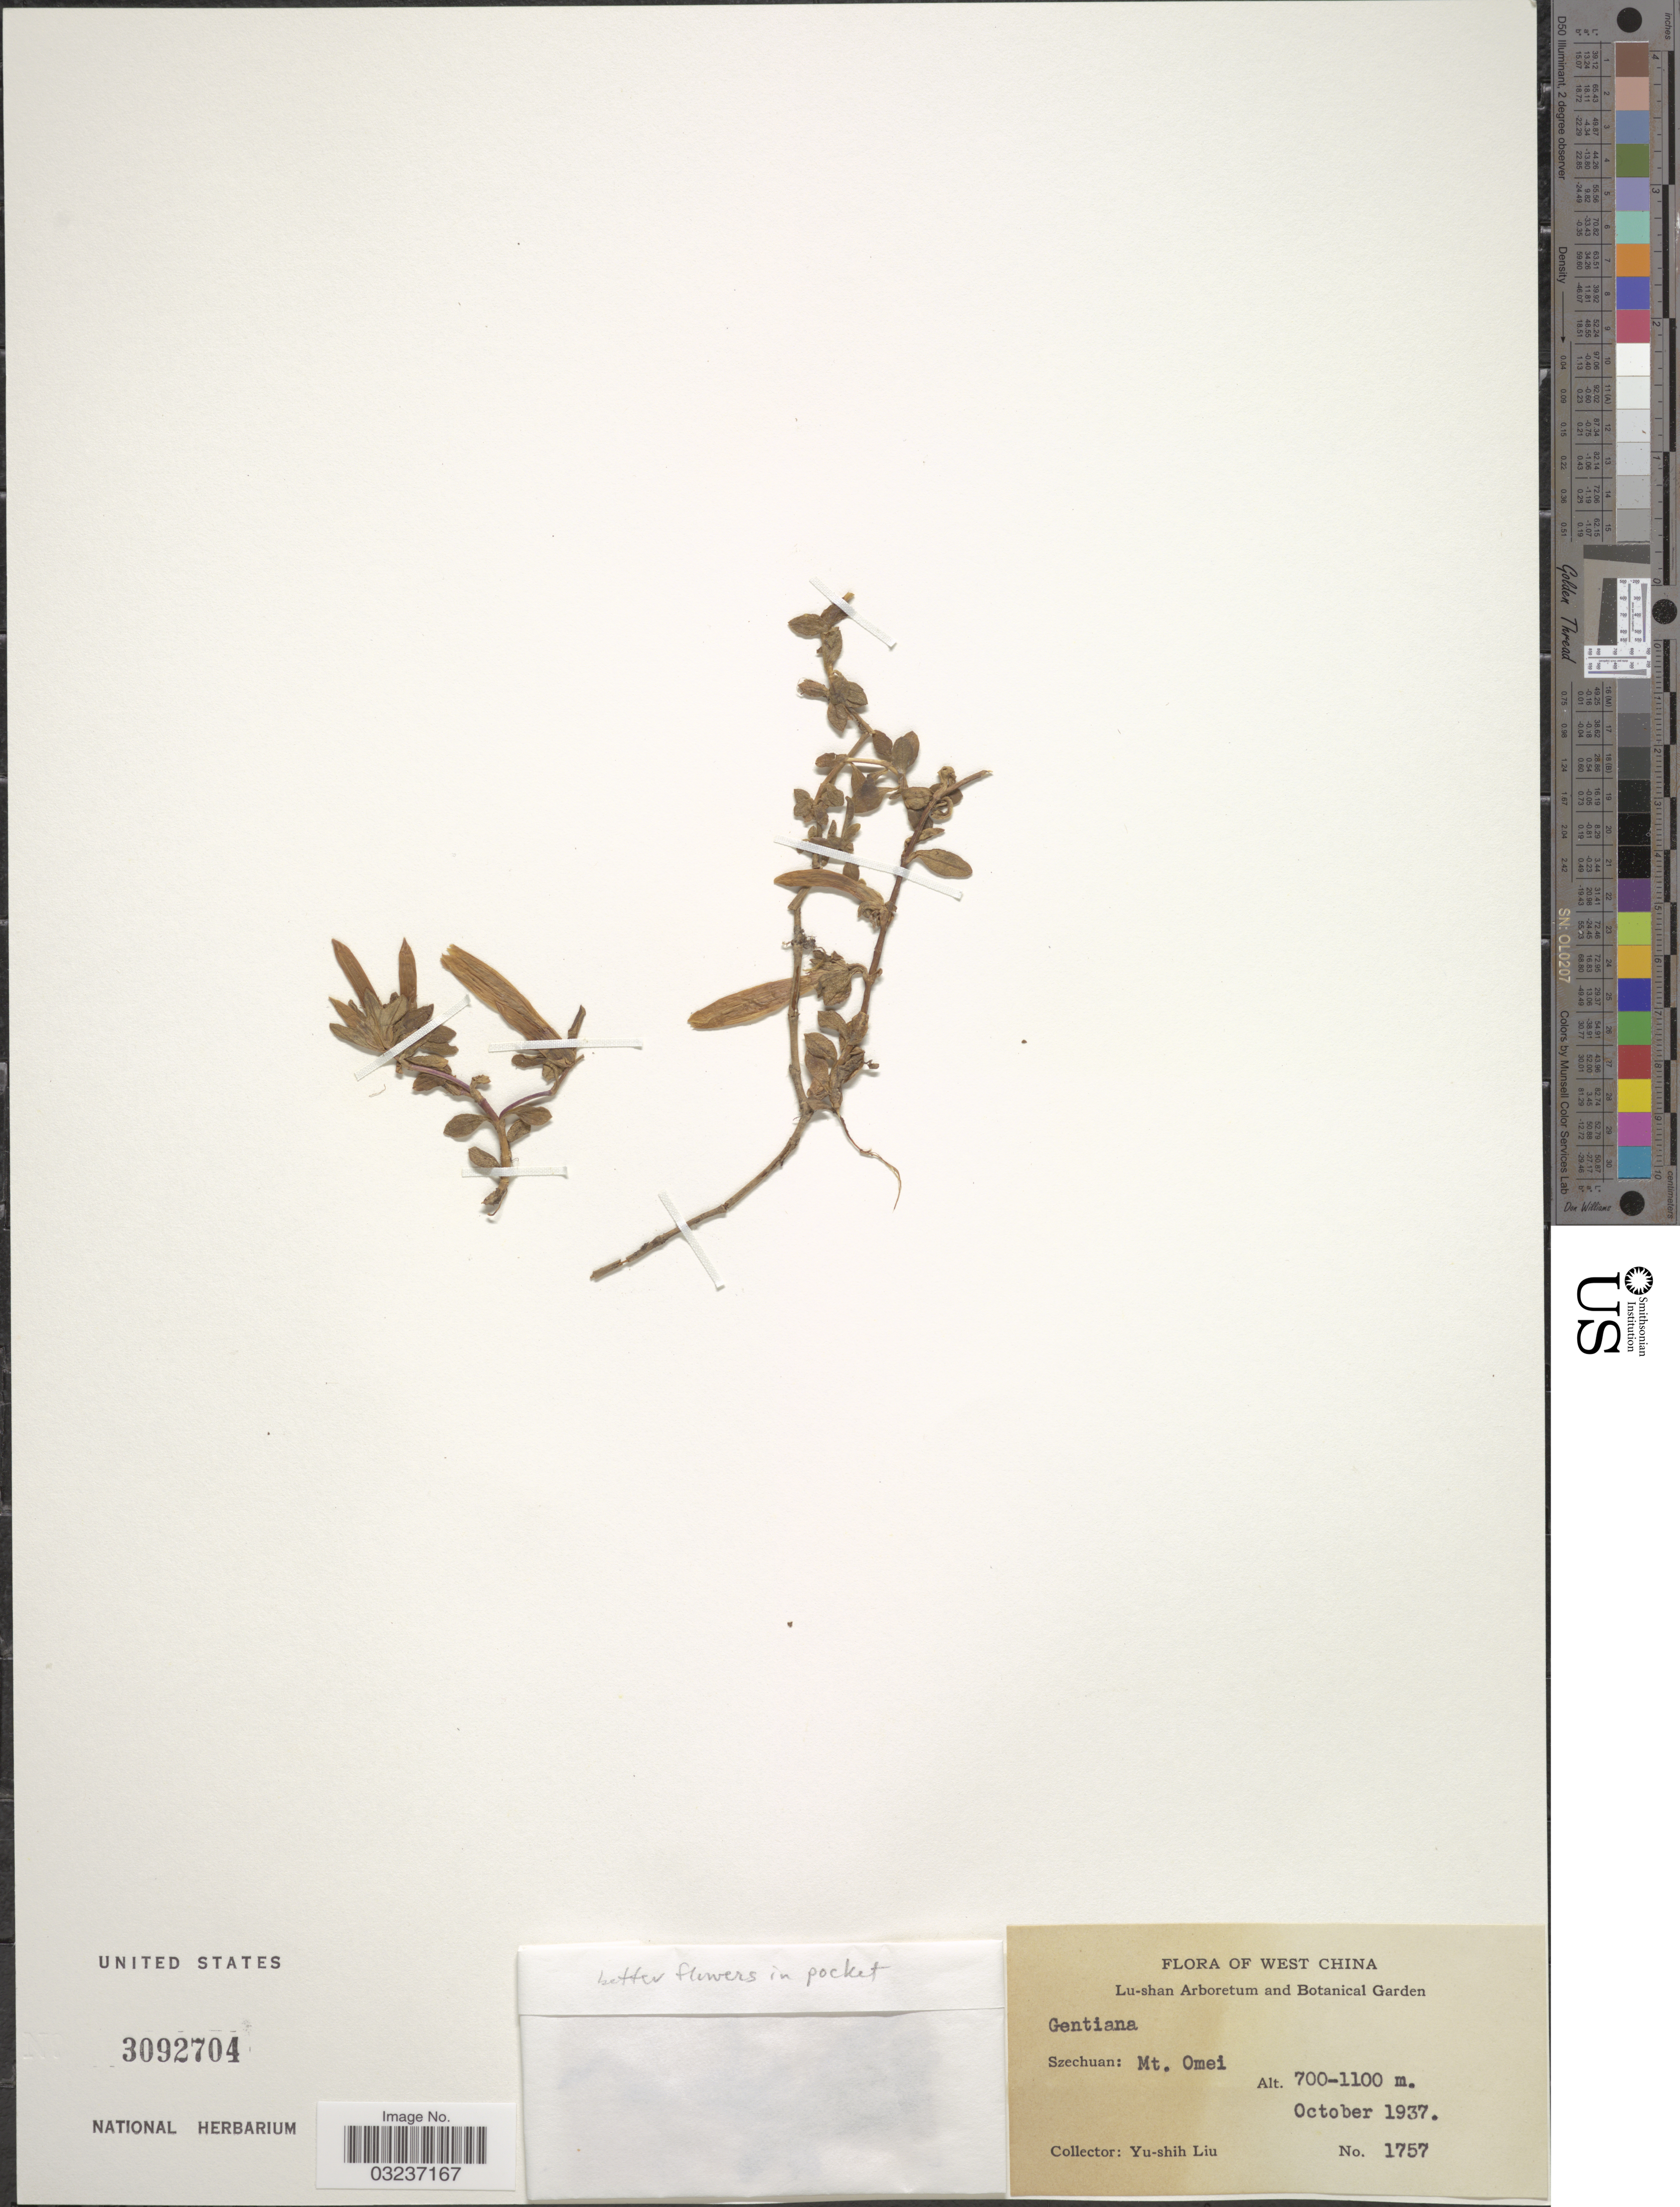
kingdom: Plantae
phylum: Tracheophyta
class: Magnoliopsida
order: Gentianales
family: Gentianaceae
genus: Gentiana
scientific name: Gentiana sp.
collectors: Y.-S. Liu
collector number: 1757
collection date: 1937-10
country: China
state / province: Sichuan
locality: West China. Szechuan: Mt. Omei.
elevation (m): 700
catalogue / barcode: US 3092704